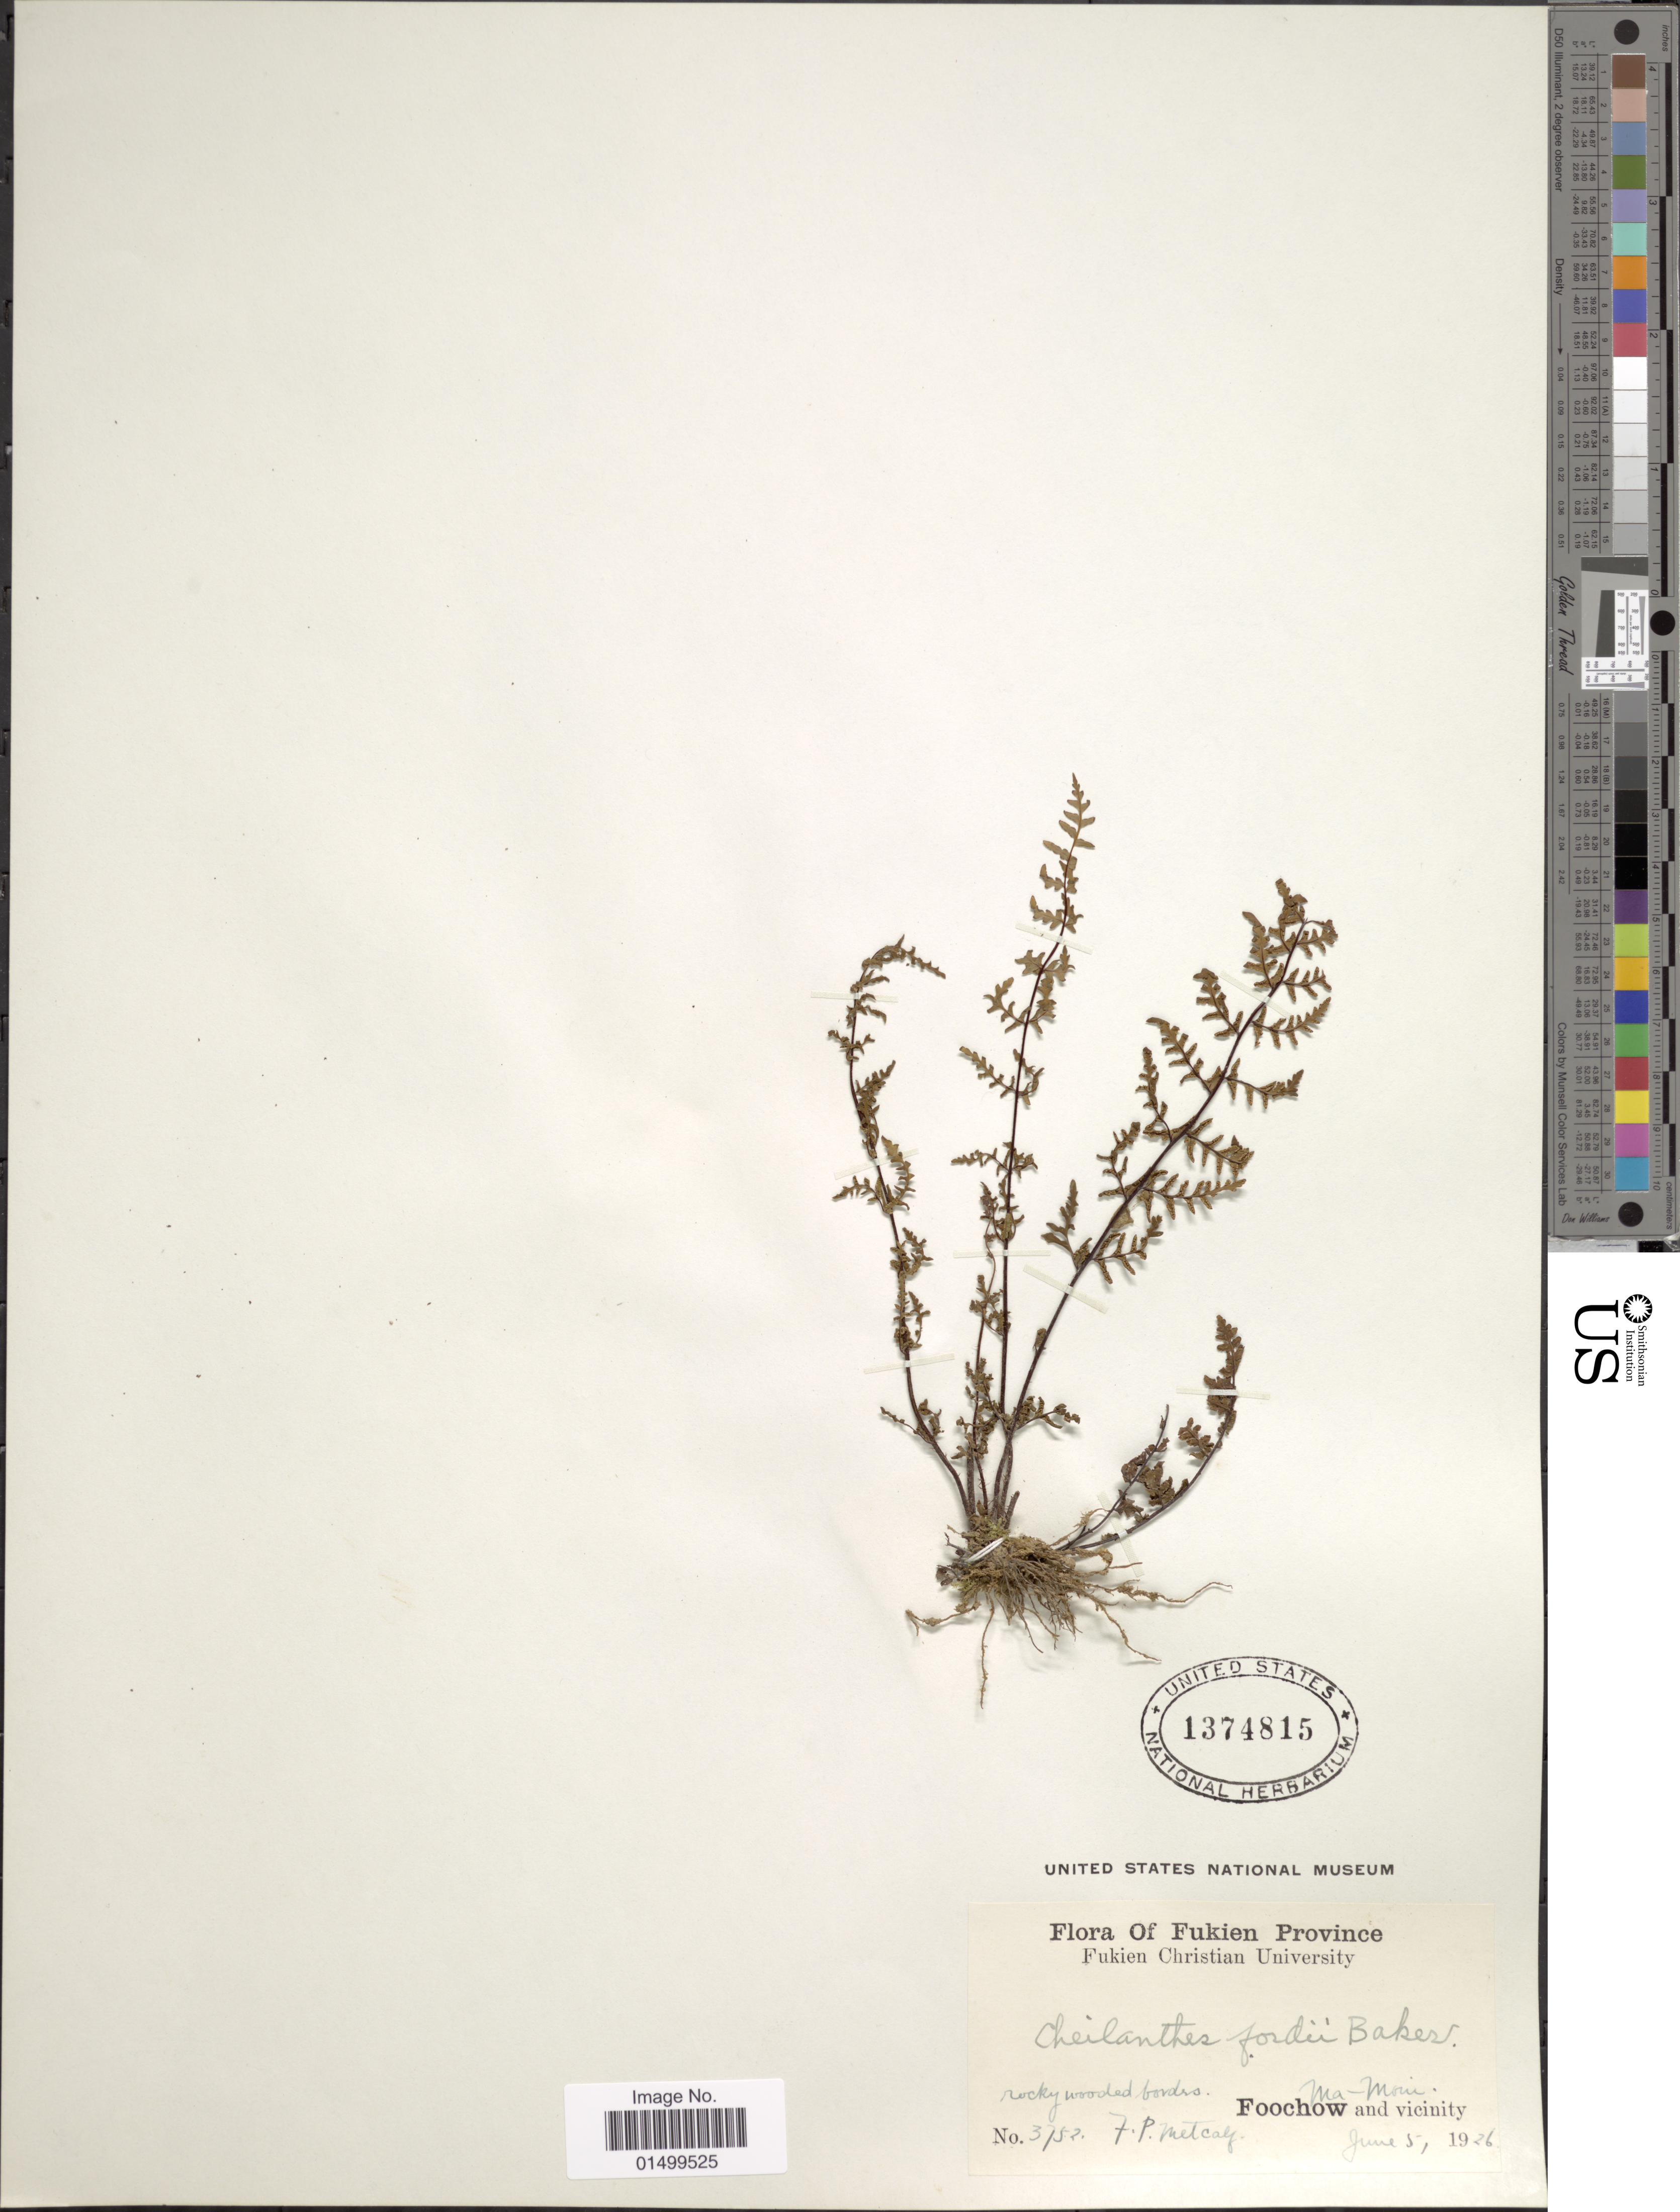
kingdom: Plantae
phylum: Tracheophyta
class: Polypodiopsida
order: Polypodiales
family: Pteridaceae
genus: Cheilanthes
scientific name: Cheilanthes chusana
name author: Hook.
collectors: F. Metcalf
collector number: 3752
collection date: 1926-06-05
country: China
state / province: Fujian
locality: Fukien, Foochow and vicinity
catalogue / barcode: US 1374815